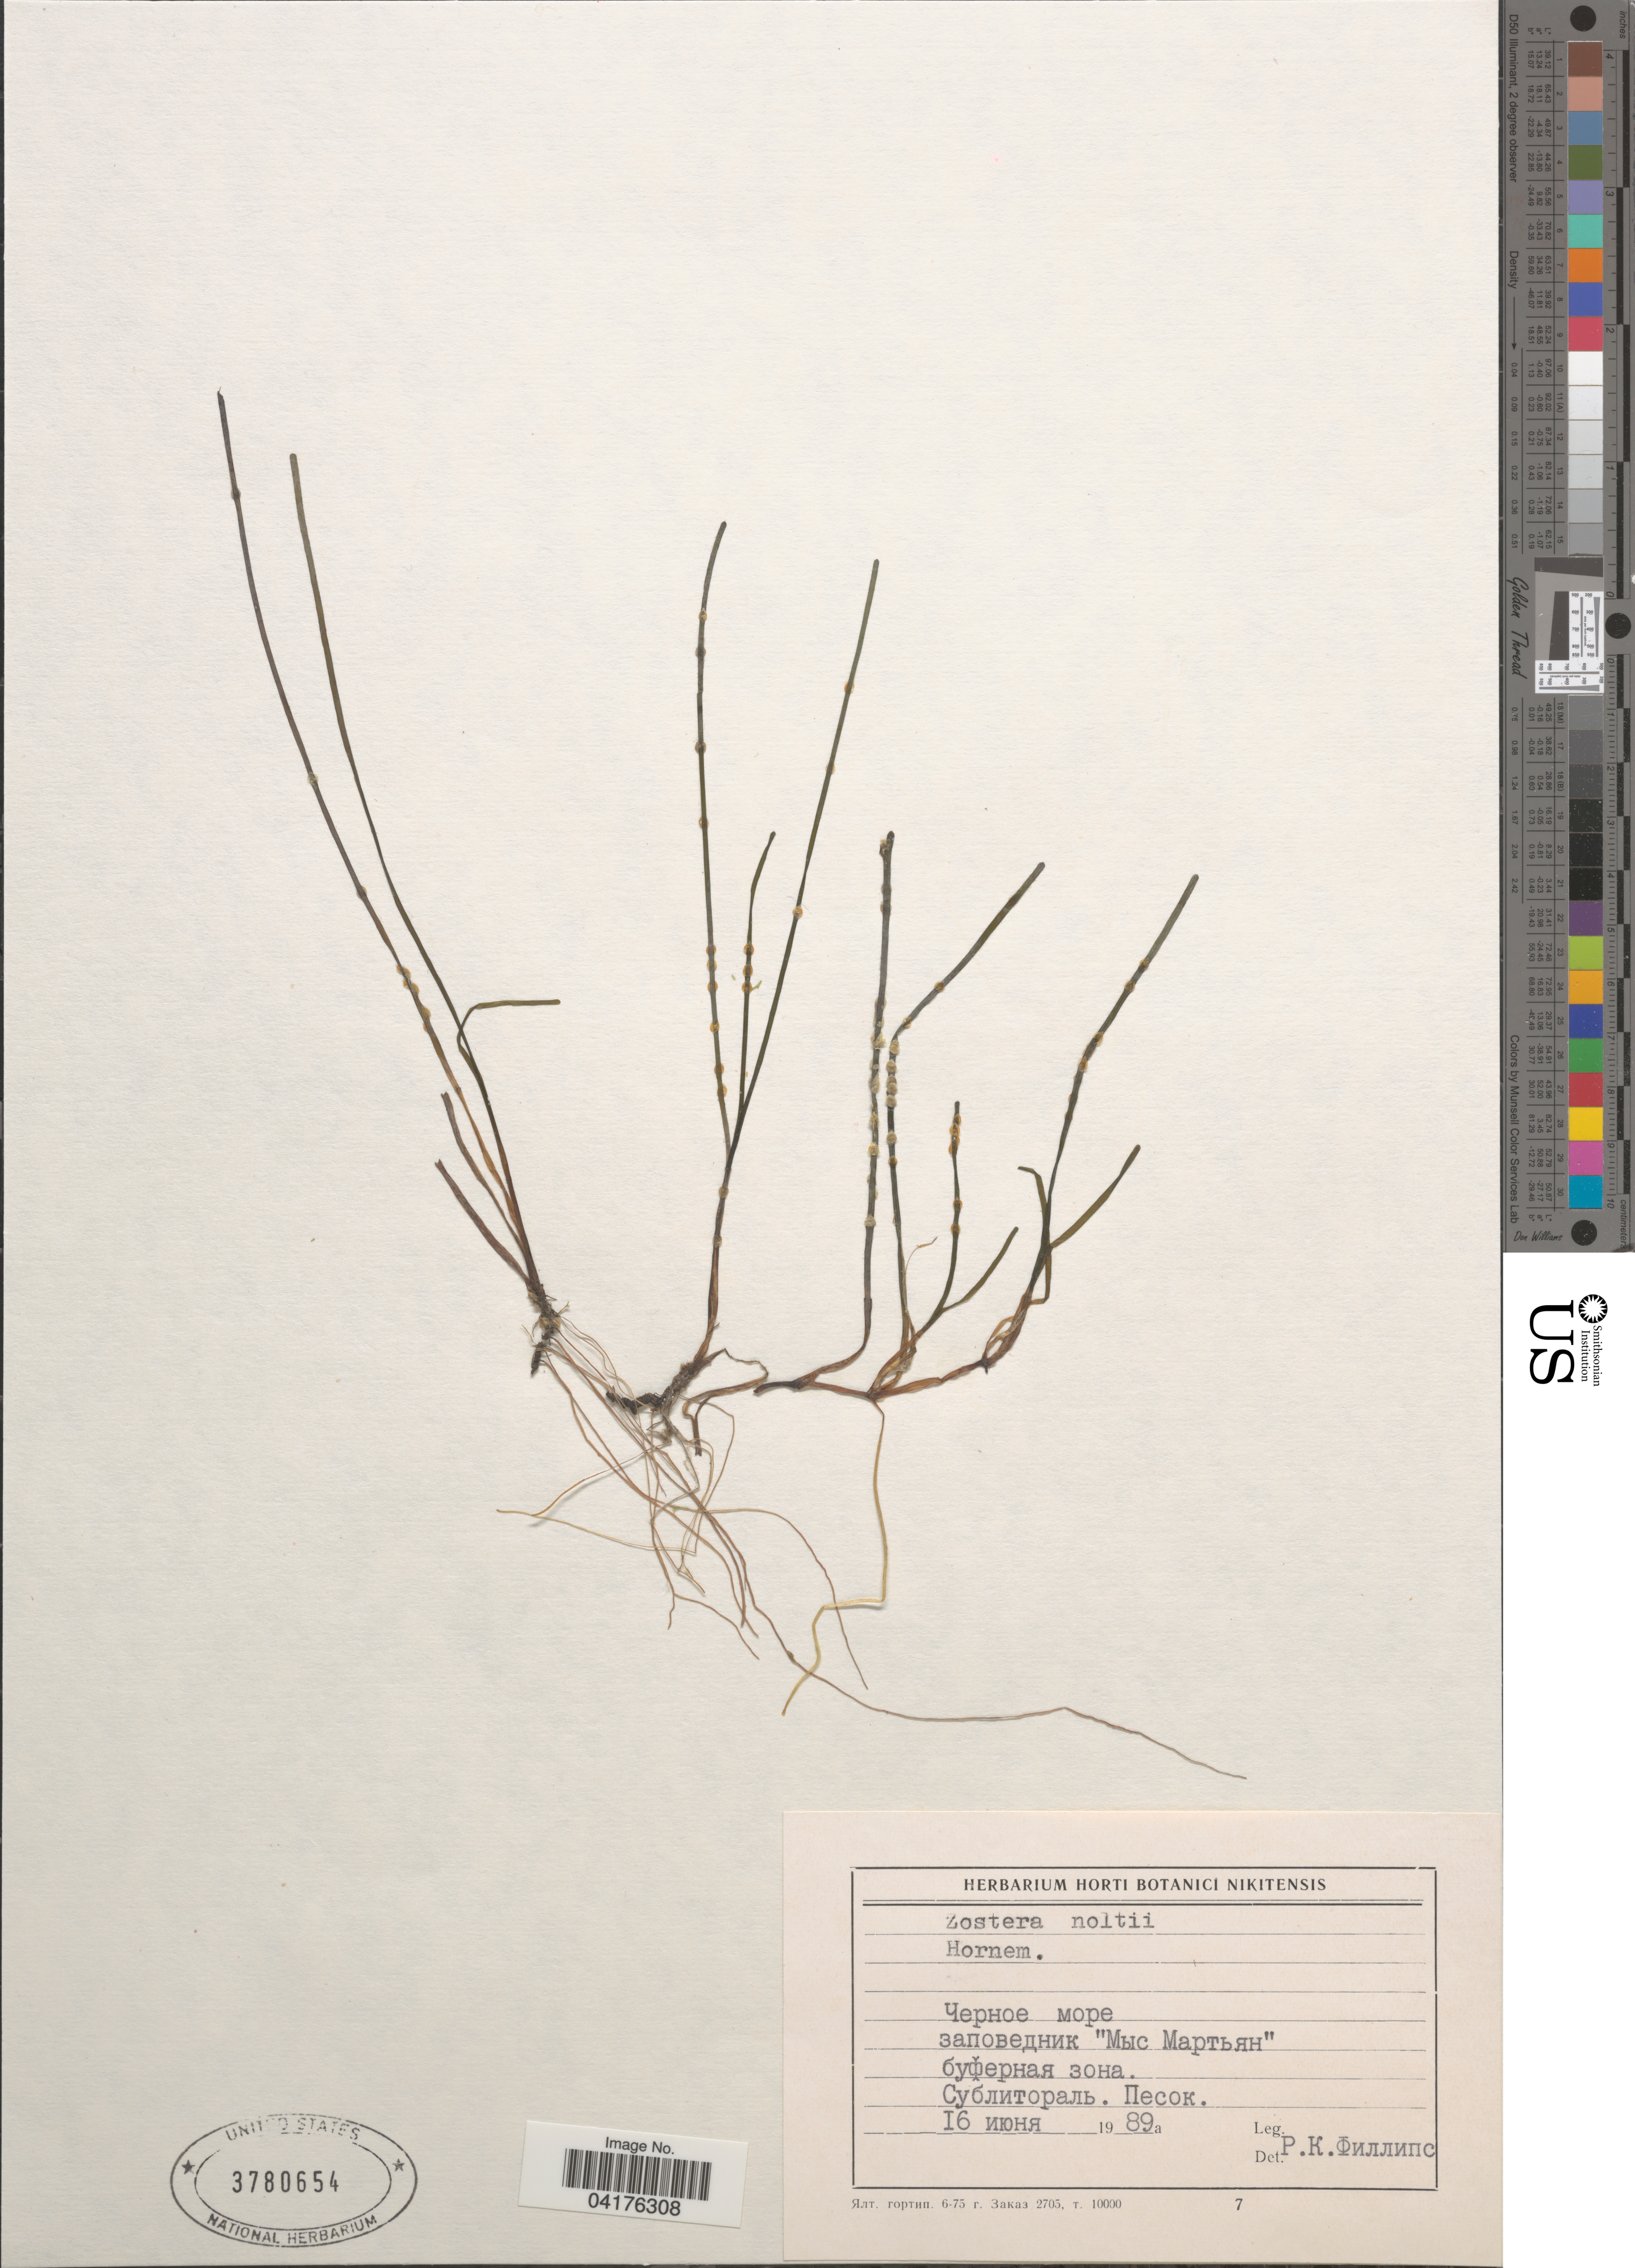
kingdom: Plantae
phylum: Tracheophyta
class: Liliopsida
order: Alismatales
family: Zosteraceae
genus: Zostera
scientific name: Zostera noltii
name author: Hornem.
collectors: R. C. Phillips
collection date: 1989-06-16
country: Ukraine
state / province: Crimea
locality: Cape Martyan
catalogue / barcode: US 3780654